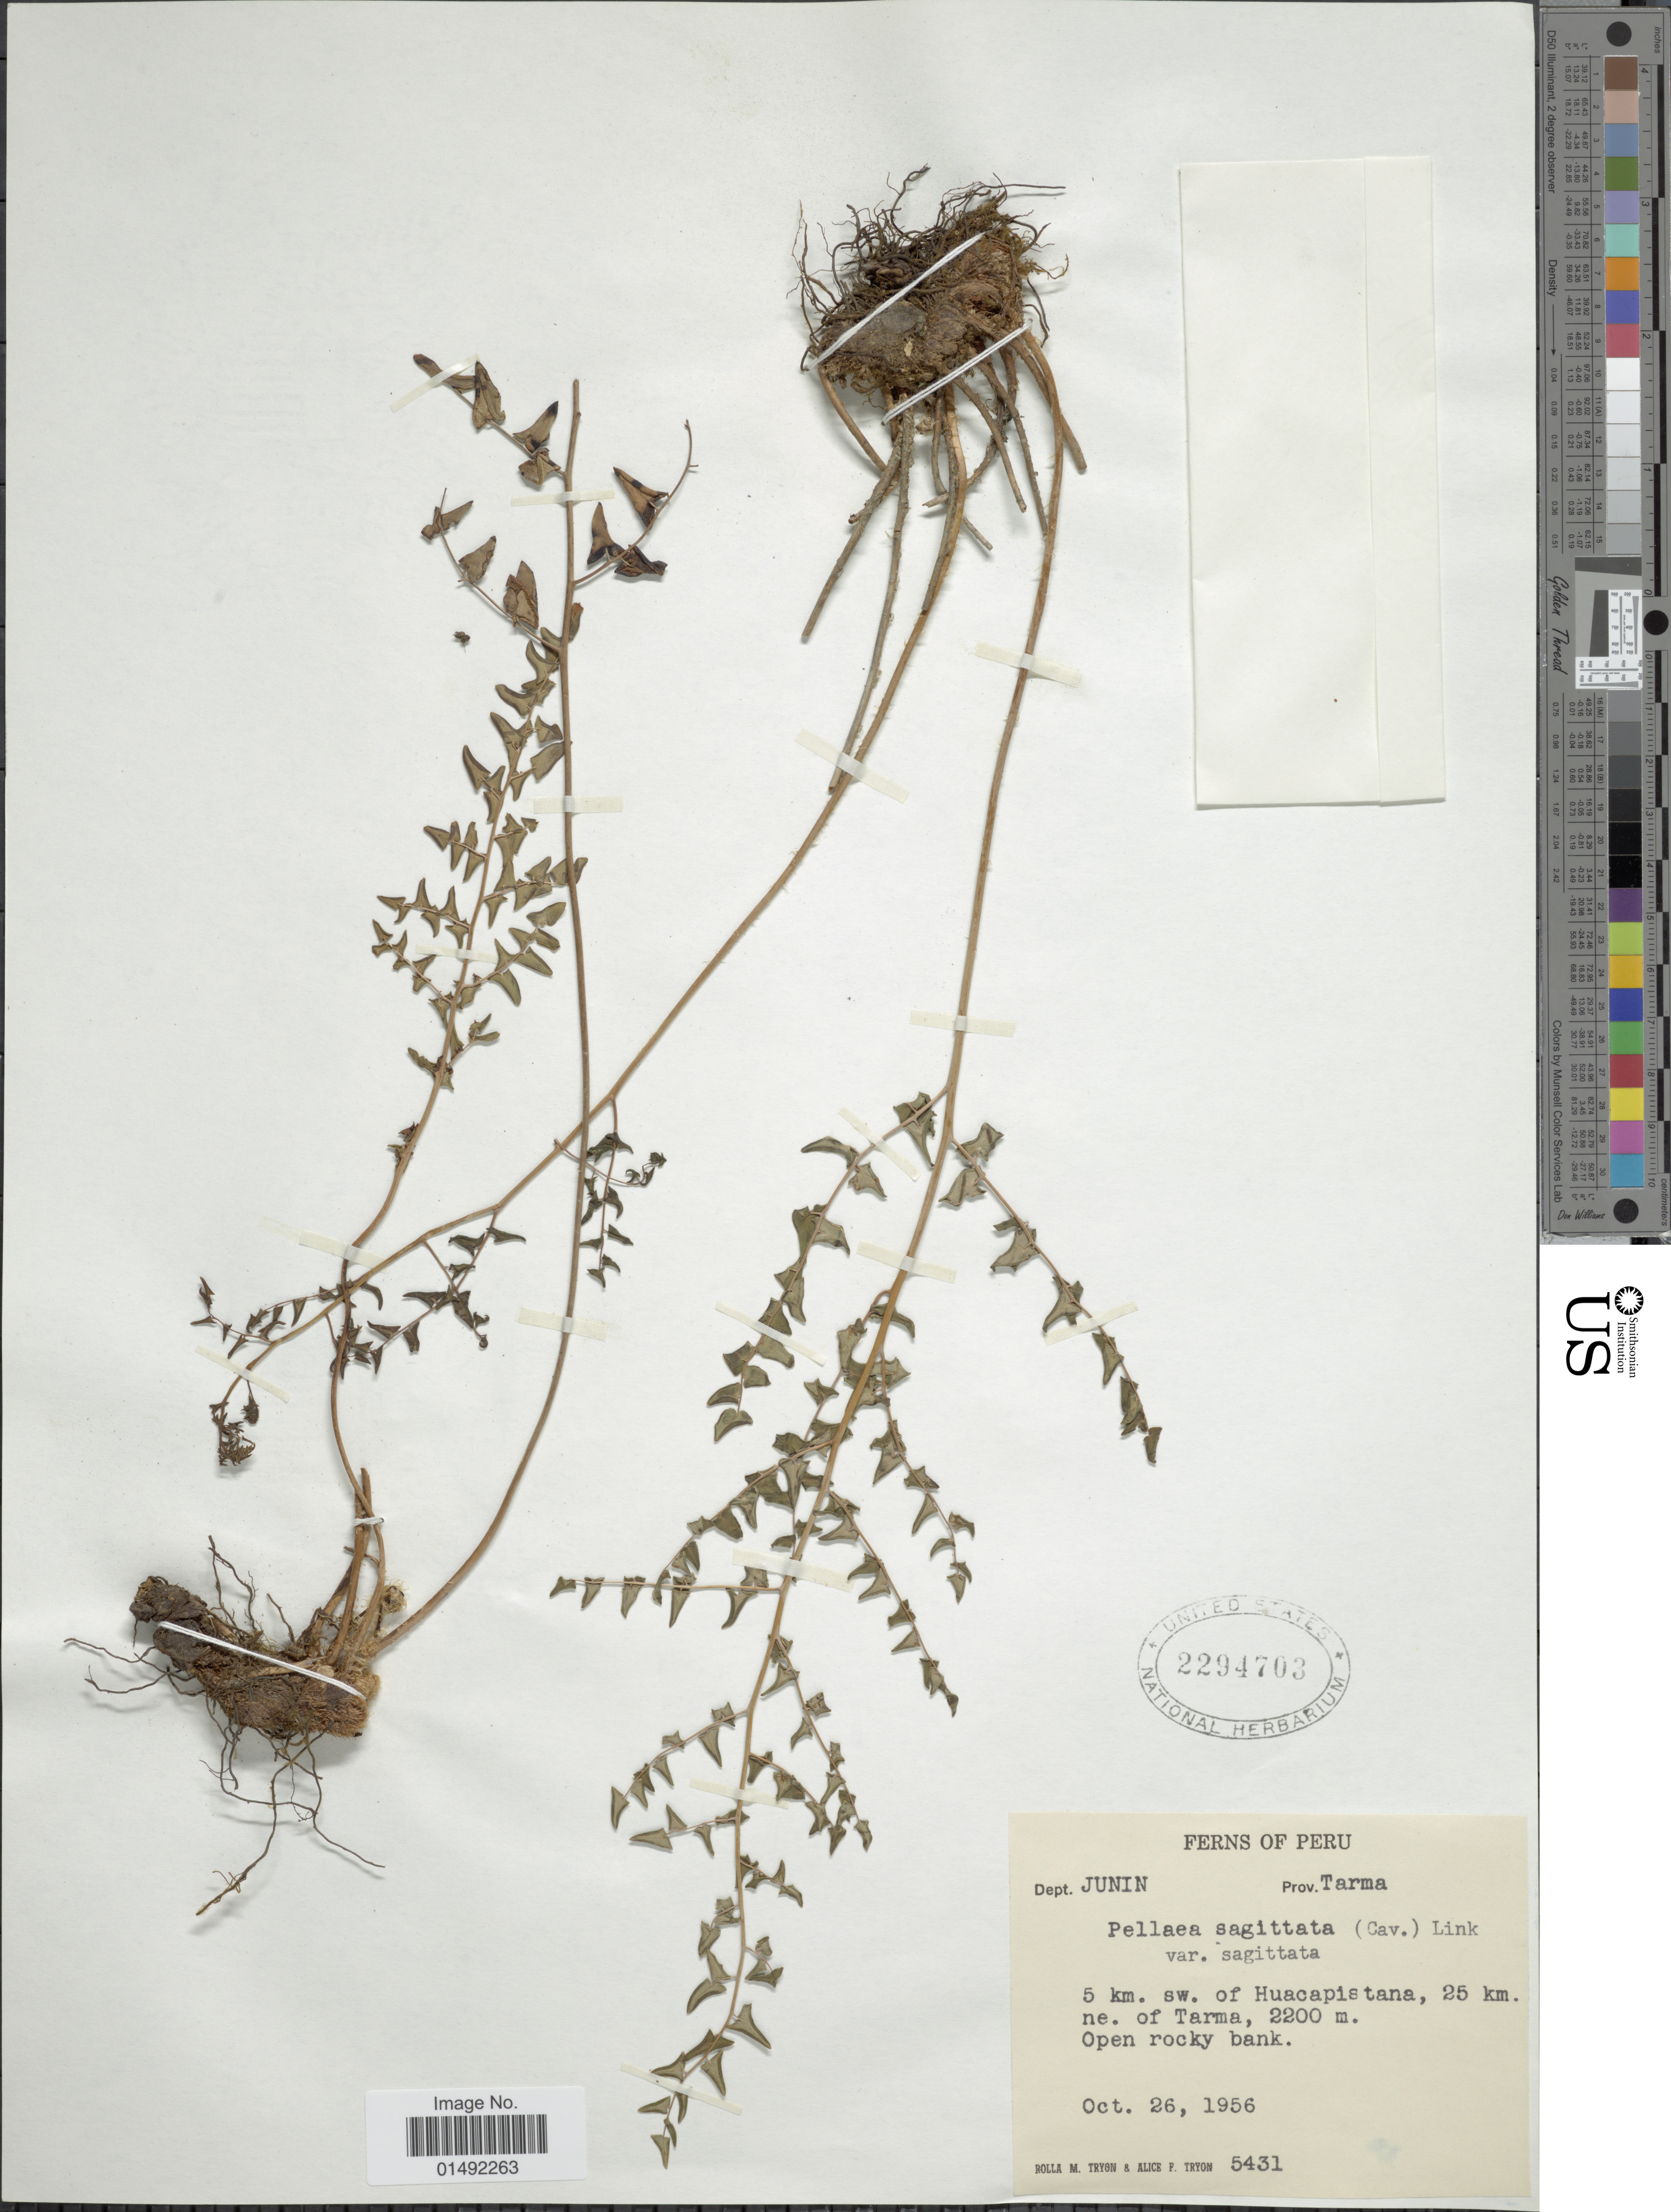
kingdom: Plantae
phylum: Tracheophyta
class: Polypodiopsida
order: Polypodiales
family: Pteridaceae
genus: Pellaea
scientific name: Pellaea sagittata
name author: (Cav.) Link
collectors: R. M. Tryon & A. F. Tryon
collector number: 5431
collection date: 1956-10-26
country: Peru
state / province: Junín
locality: Dept. Junin, Prov. Tarma, 5 km. sw. of Huacapistana, 25 km. ne. of tarma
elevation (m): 2200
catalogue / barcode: US 2294703